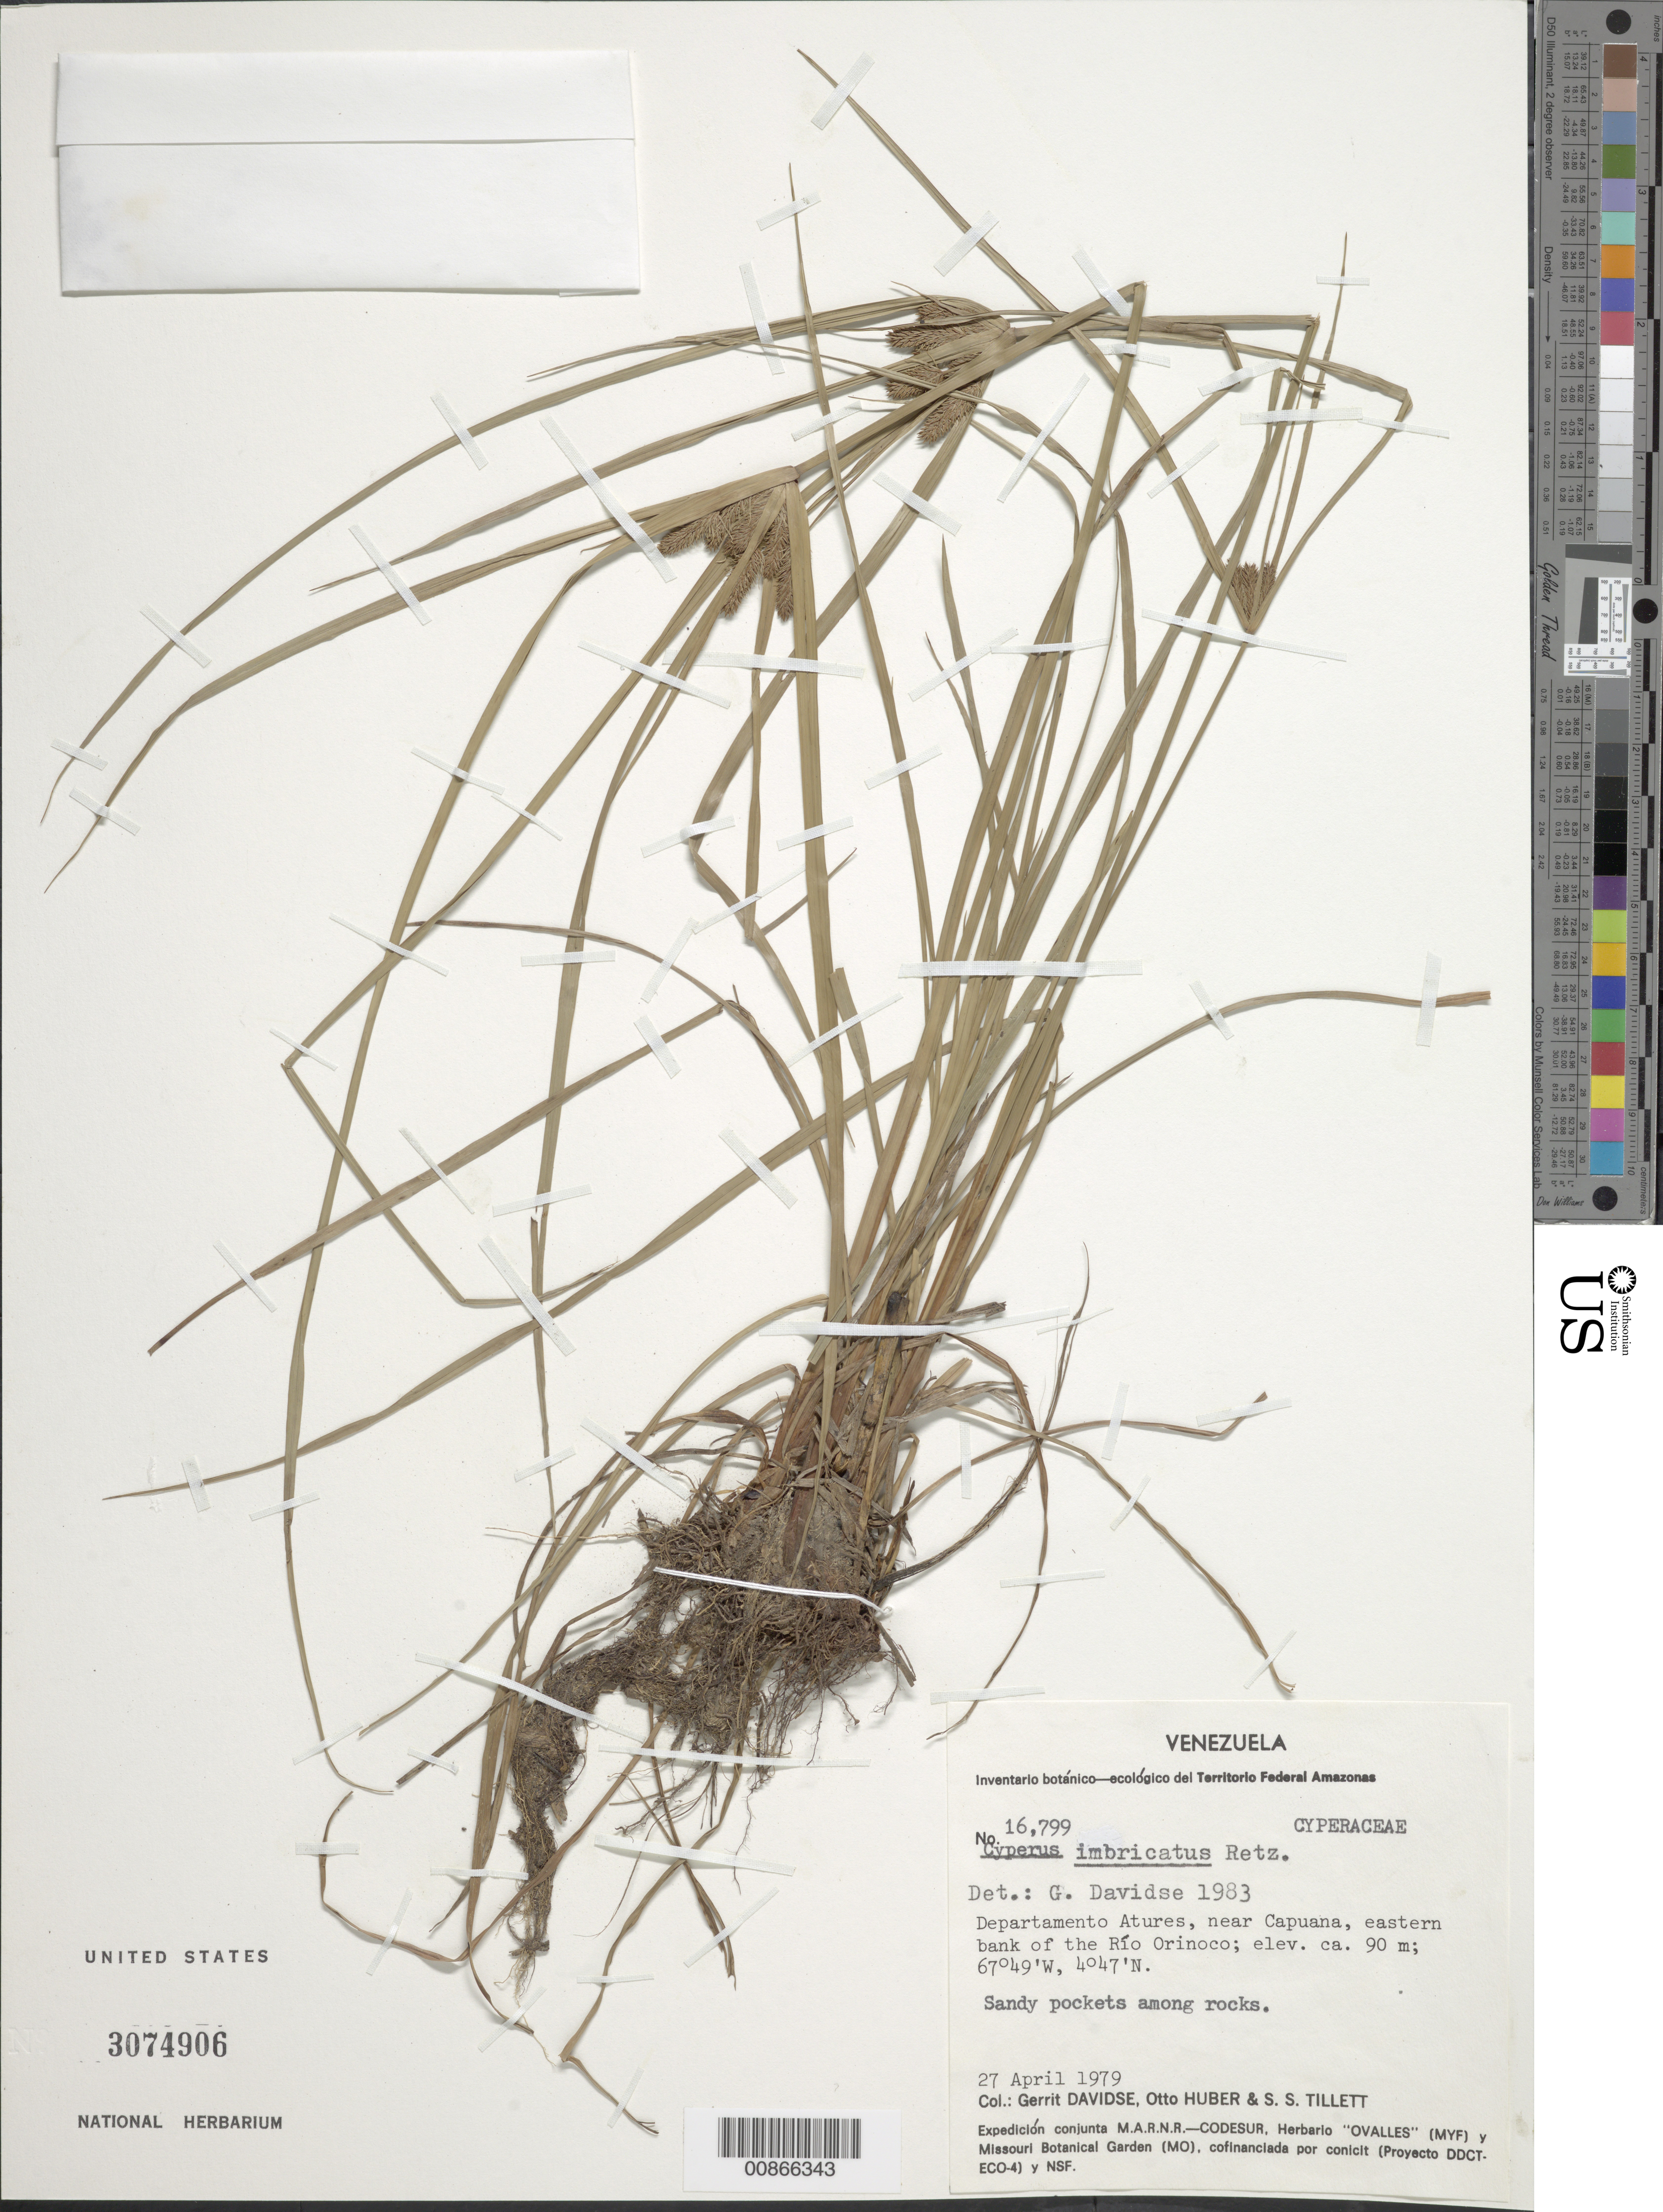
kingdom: Plantae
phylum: Tracheophyta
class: Liliopsida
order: Poales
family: Cyperaceae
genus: Cyperus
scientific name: Cyperus imbricatus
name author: Retz.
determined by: Davidse, Gerrit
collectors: G. Davidse, O. Huber & S. S. Tillett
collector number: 16799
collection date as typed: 27-Apr-79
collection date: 1979-04-27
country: Venezuela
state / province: Amazonas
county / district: Atures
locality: Capuana, near, E bank of Río Orinoco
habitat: Sandy pockets among rocks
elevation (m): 90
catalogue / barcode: US 3074906